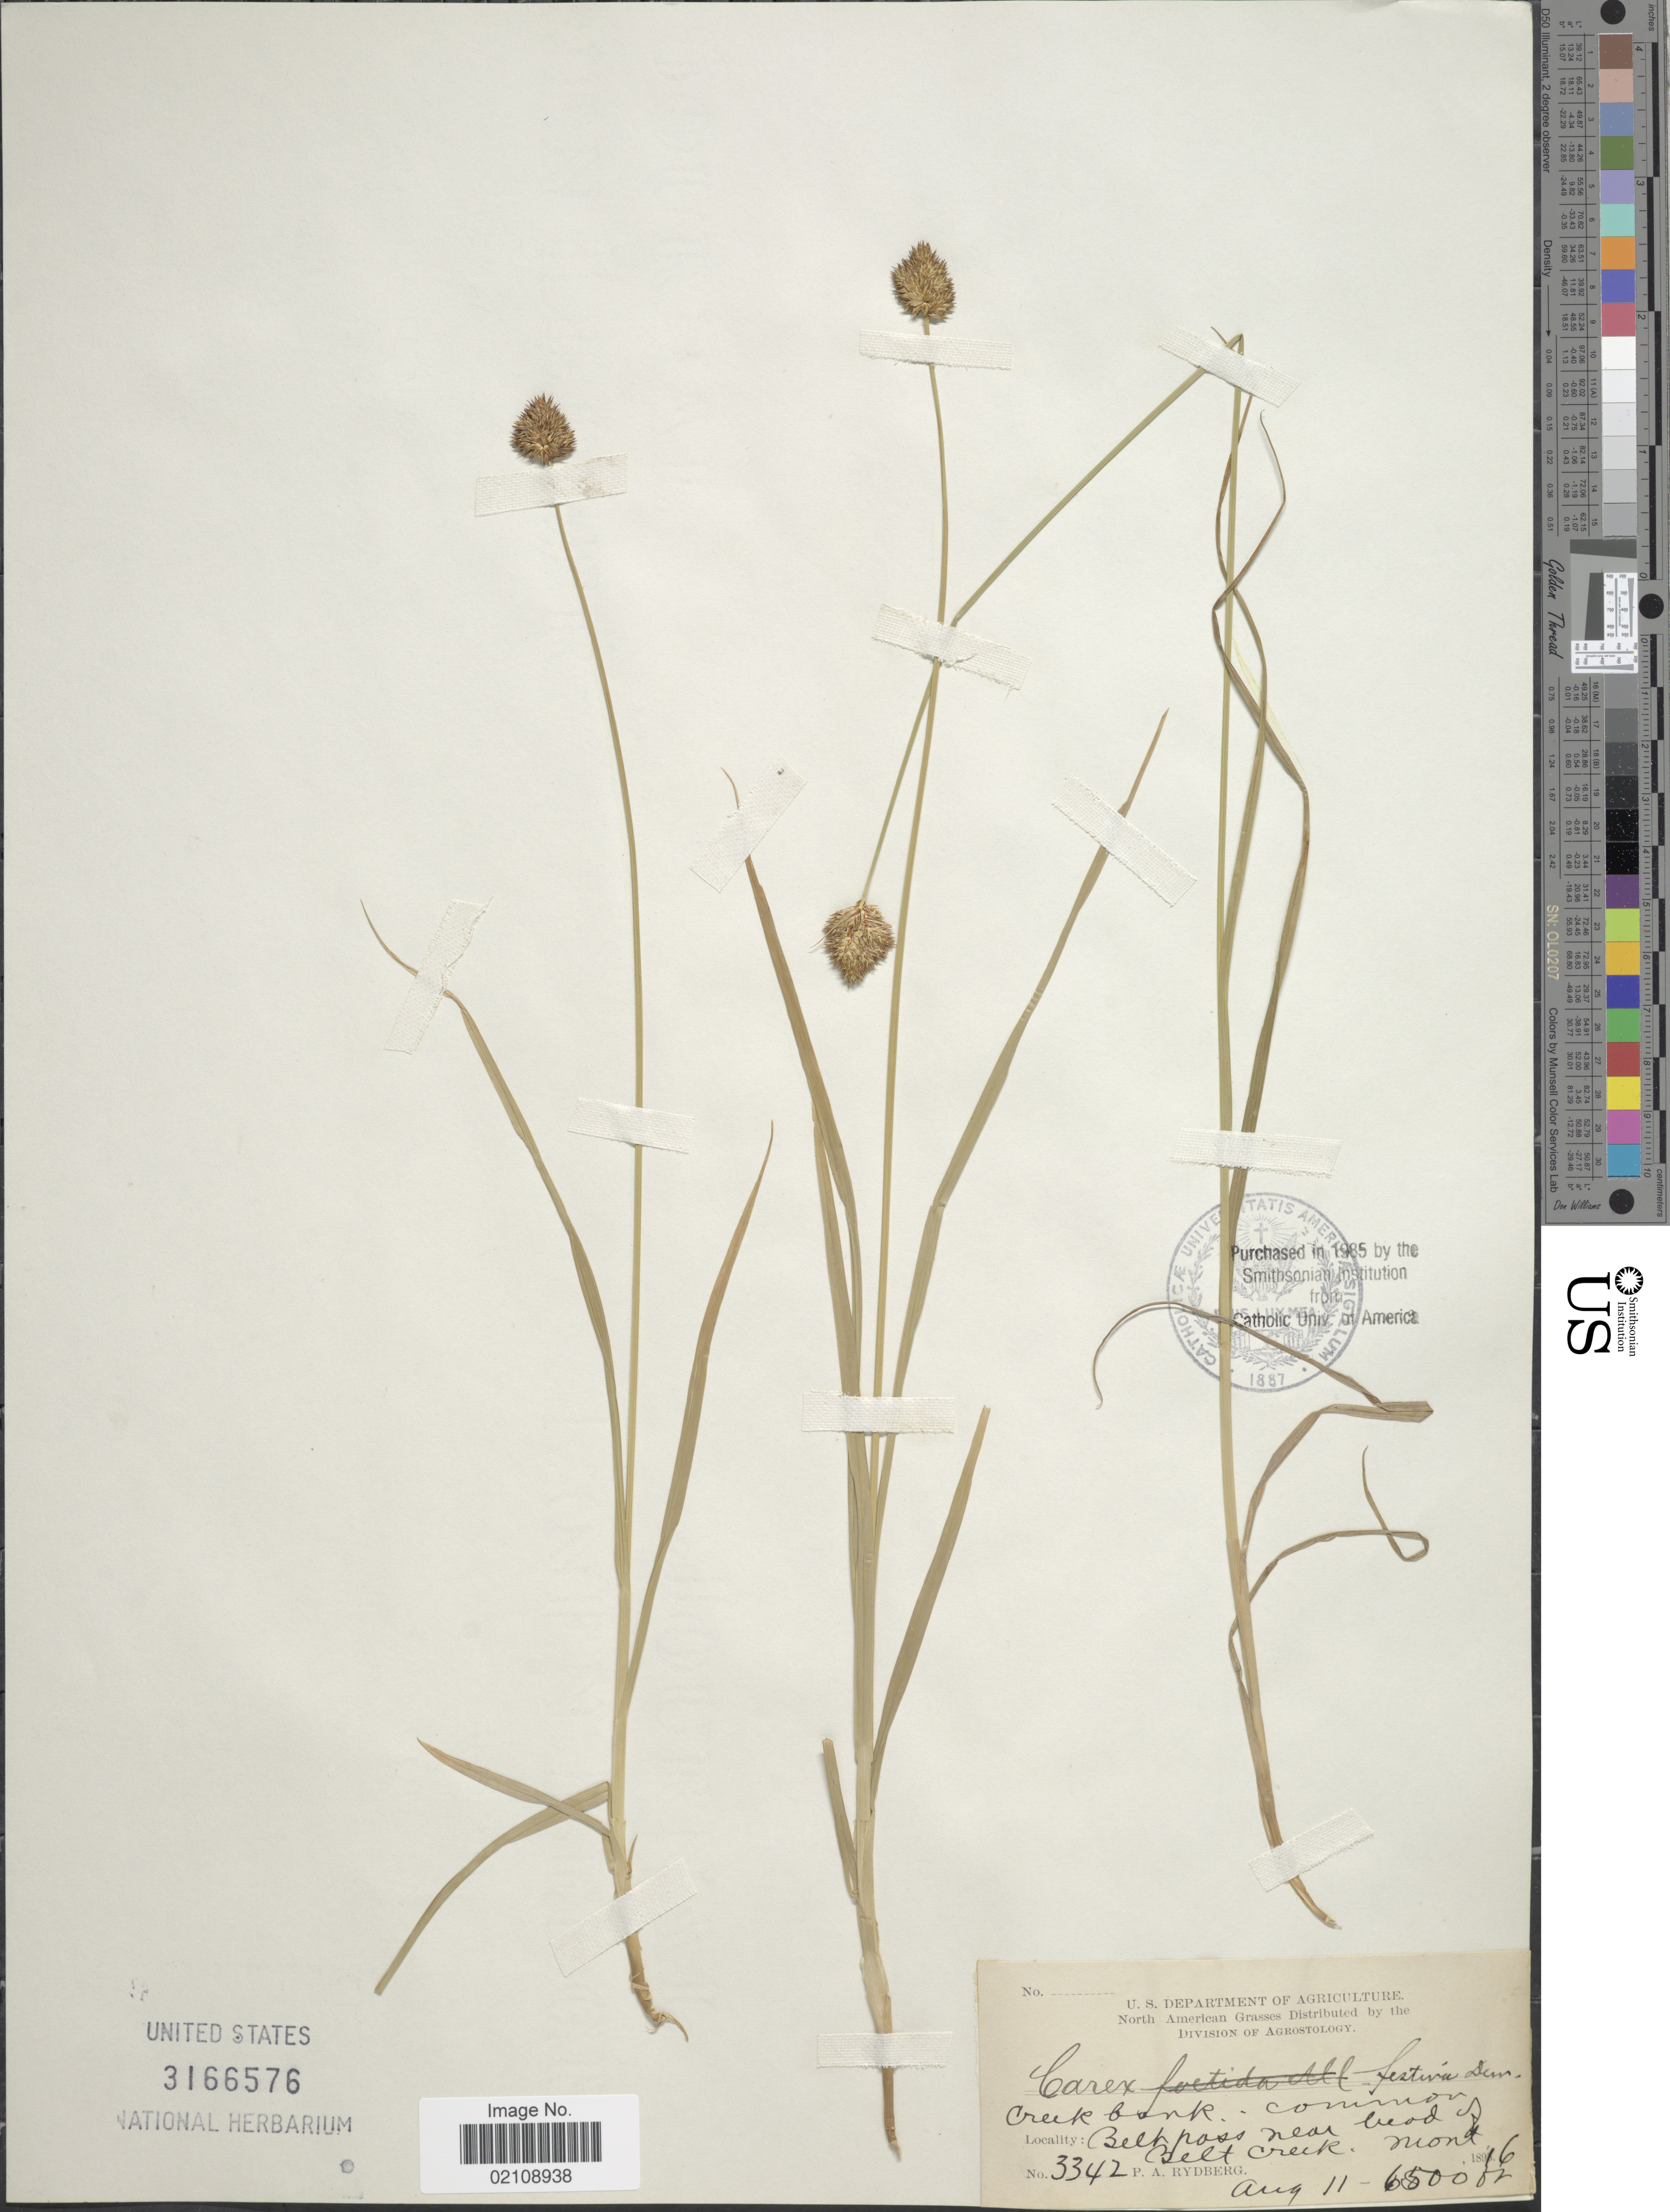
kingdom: Plantae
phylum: Tracheophyta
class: Liliopsida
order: Poales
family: Cyperaceae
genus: Carex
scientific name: Carex microptera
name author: Mack.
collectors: P. A. Rydberg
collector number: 3342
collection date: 1896-08-11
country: United States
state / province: Montana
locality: Creek bank, Belt Pass near head of Belt Creek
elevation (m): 1981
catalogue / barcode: US 3166576